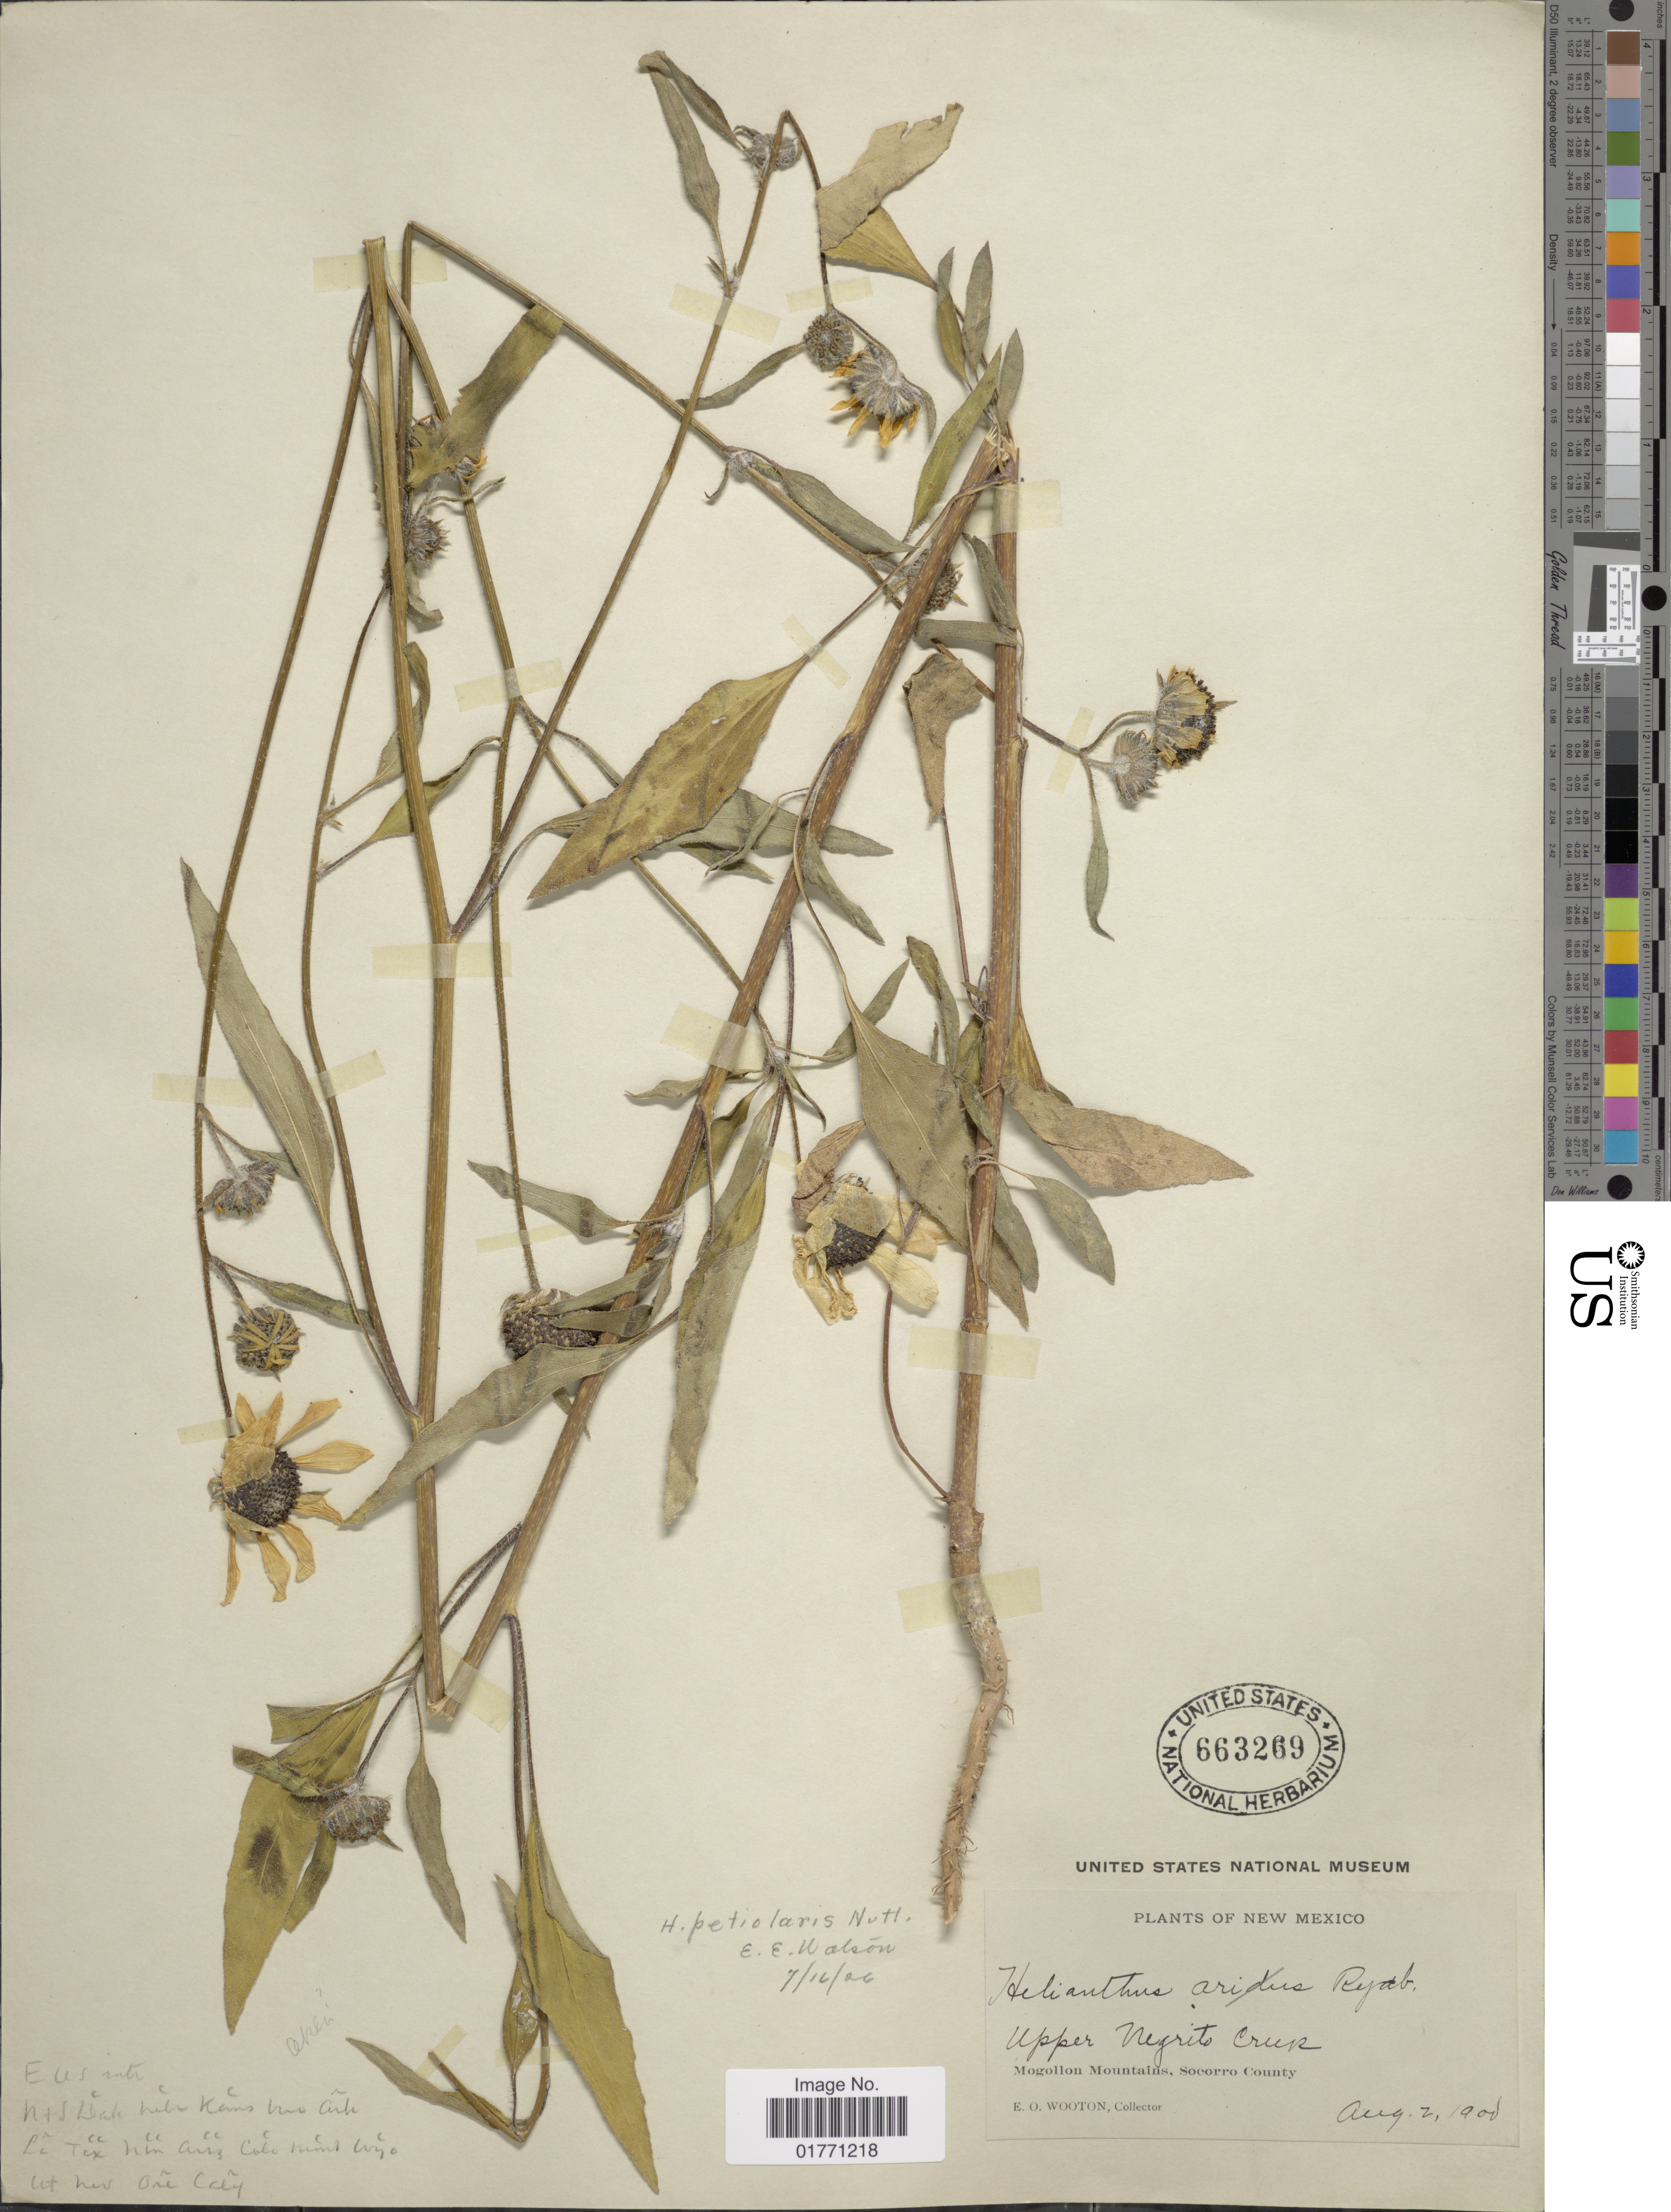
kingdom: Plantae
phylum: Tracheophyta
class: Magnoliopsida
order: Asterales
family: Asteraceae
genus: Helianthus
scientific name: Helianthus petiolaris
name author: Nutt.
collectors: E. O. Wooton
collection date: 1900-08-02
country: United States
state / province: New Mexico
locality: Upper Negrito Creek, Mogollon Mountains, Socorro County.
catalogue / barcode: US 663269